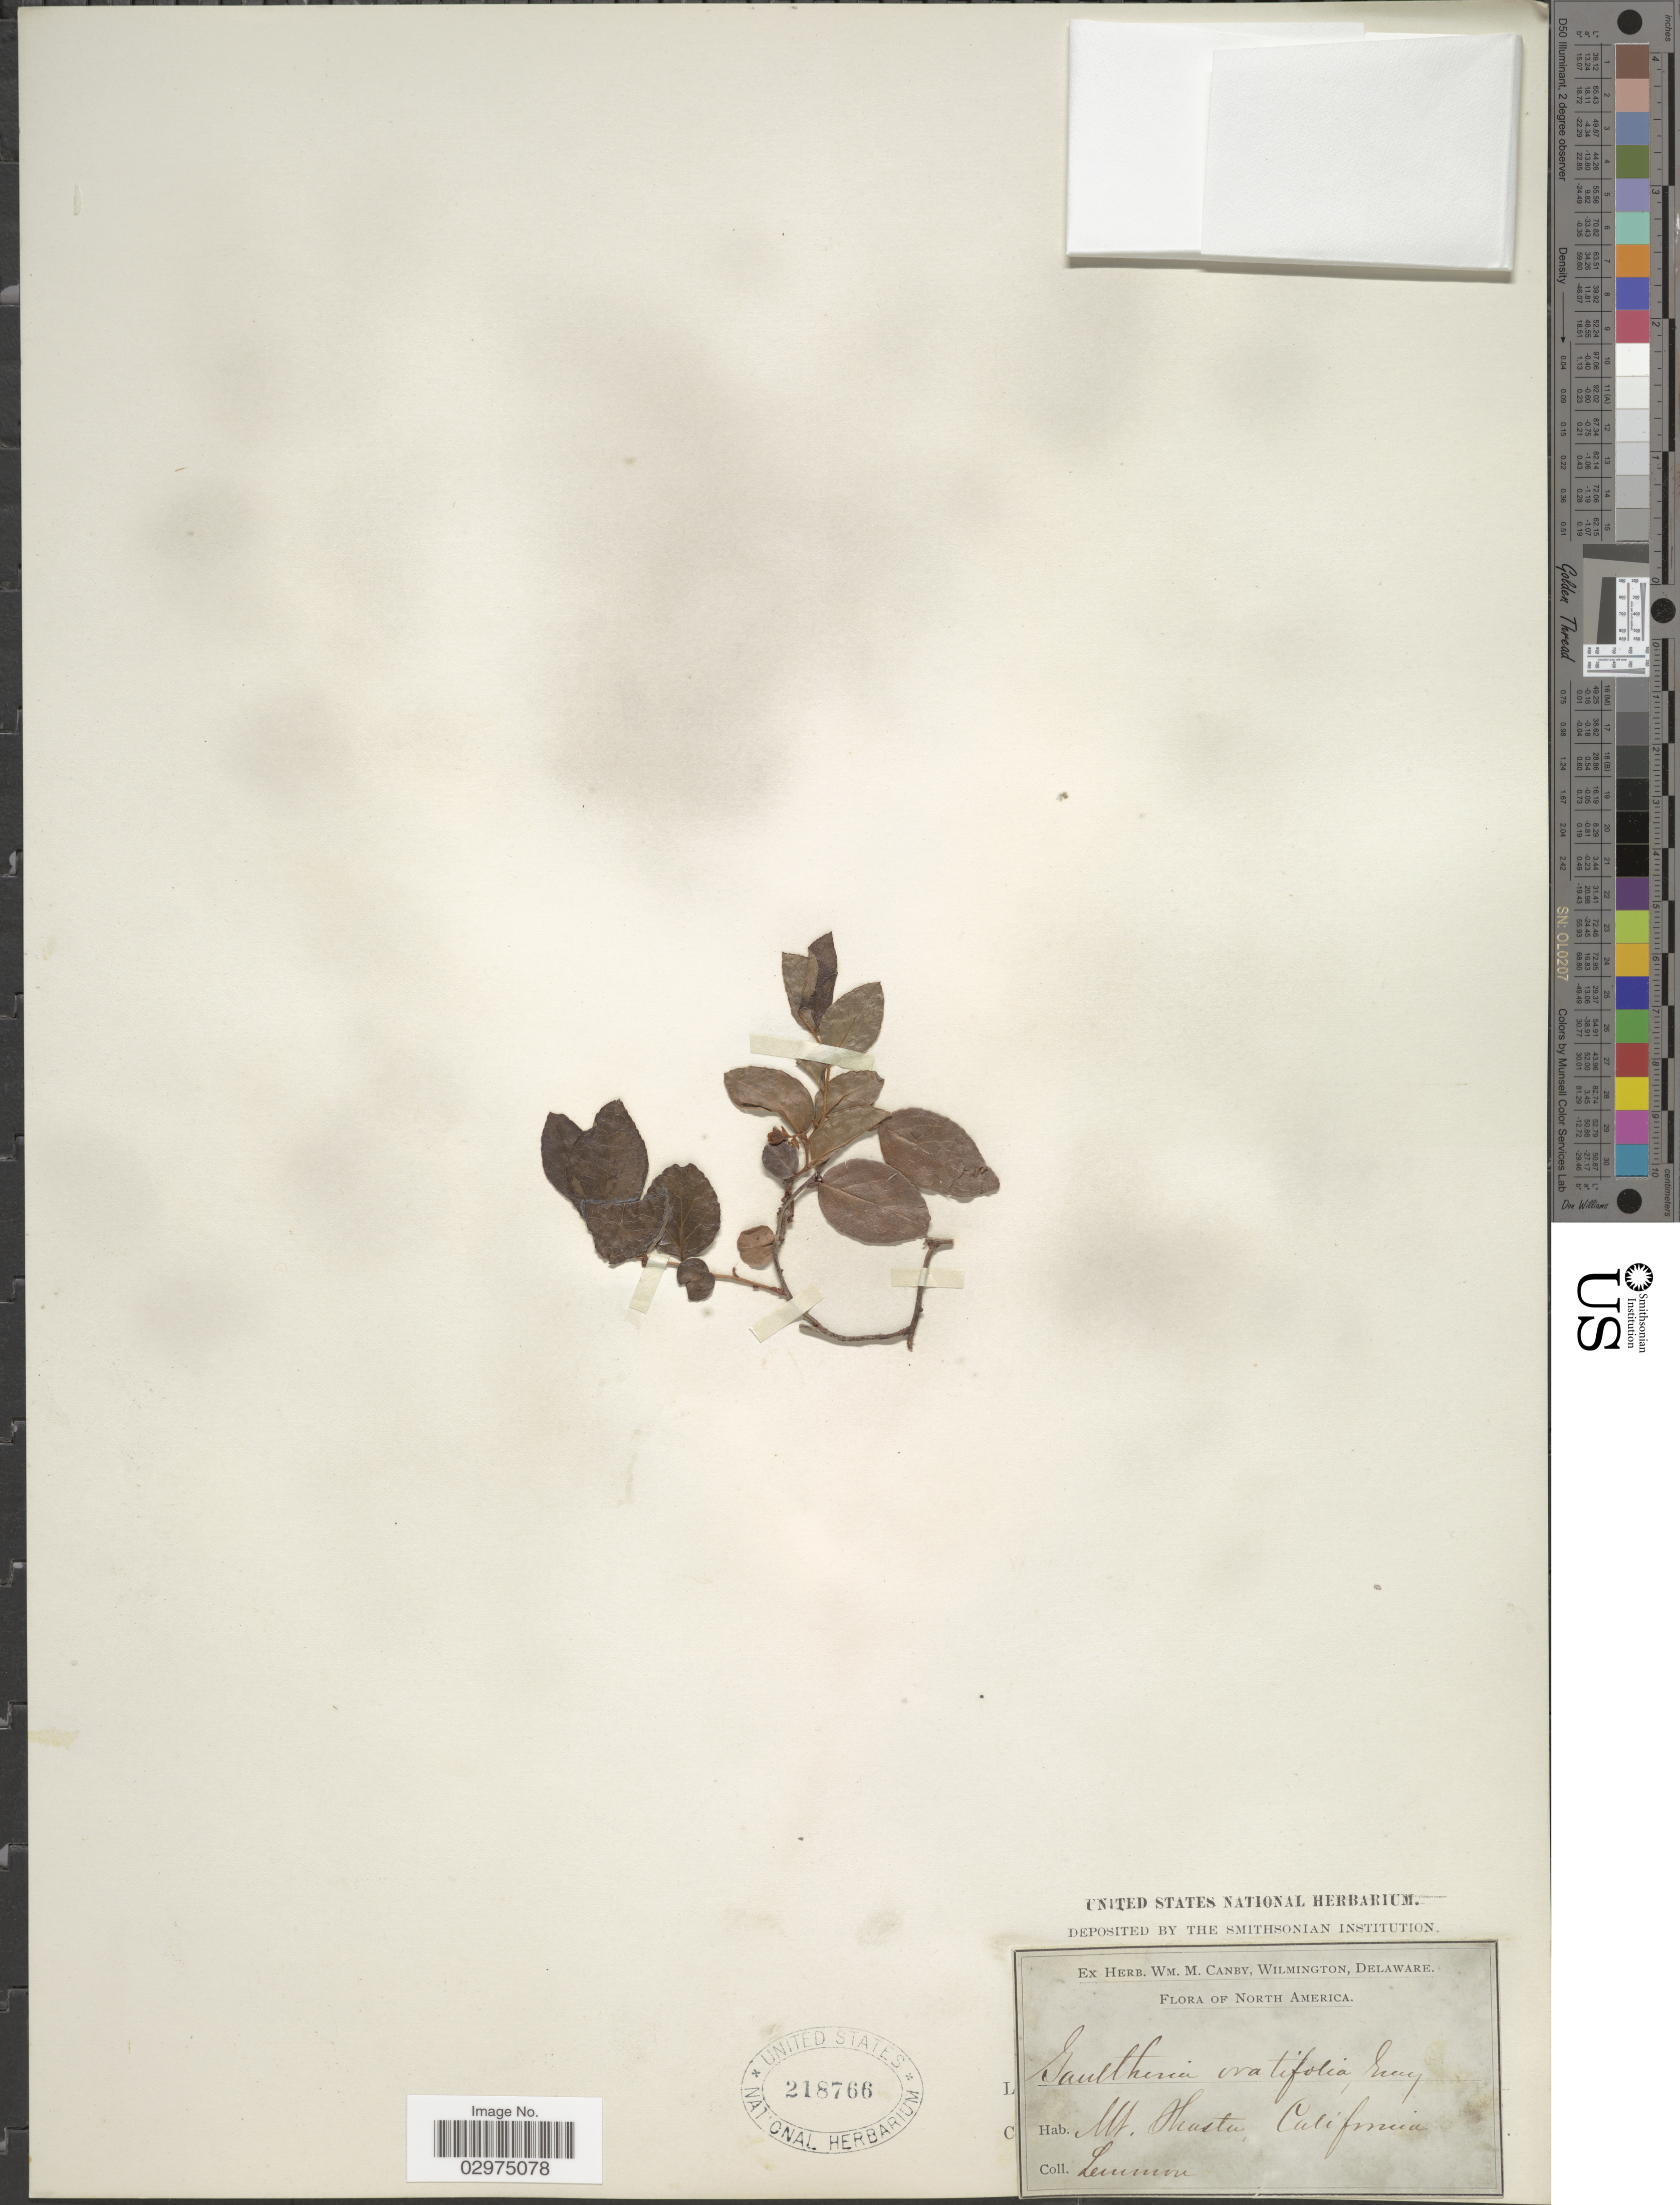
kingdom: Plantae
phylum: Tracheophyta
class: Magnoliopsida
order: Ericales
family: Ericaceae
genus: Gaultheria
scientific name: Gaultheria ovatifolia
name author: A. Gray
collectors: -- Lemmon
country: United States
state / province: California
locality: Mt. Shasta.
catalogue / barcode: US 218766